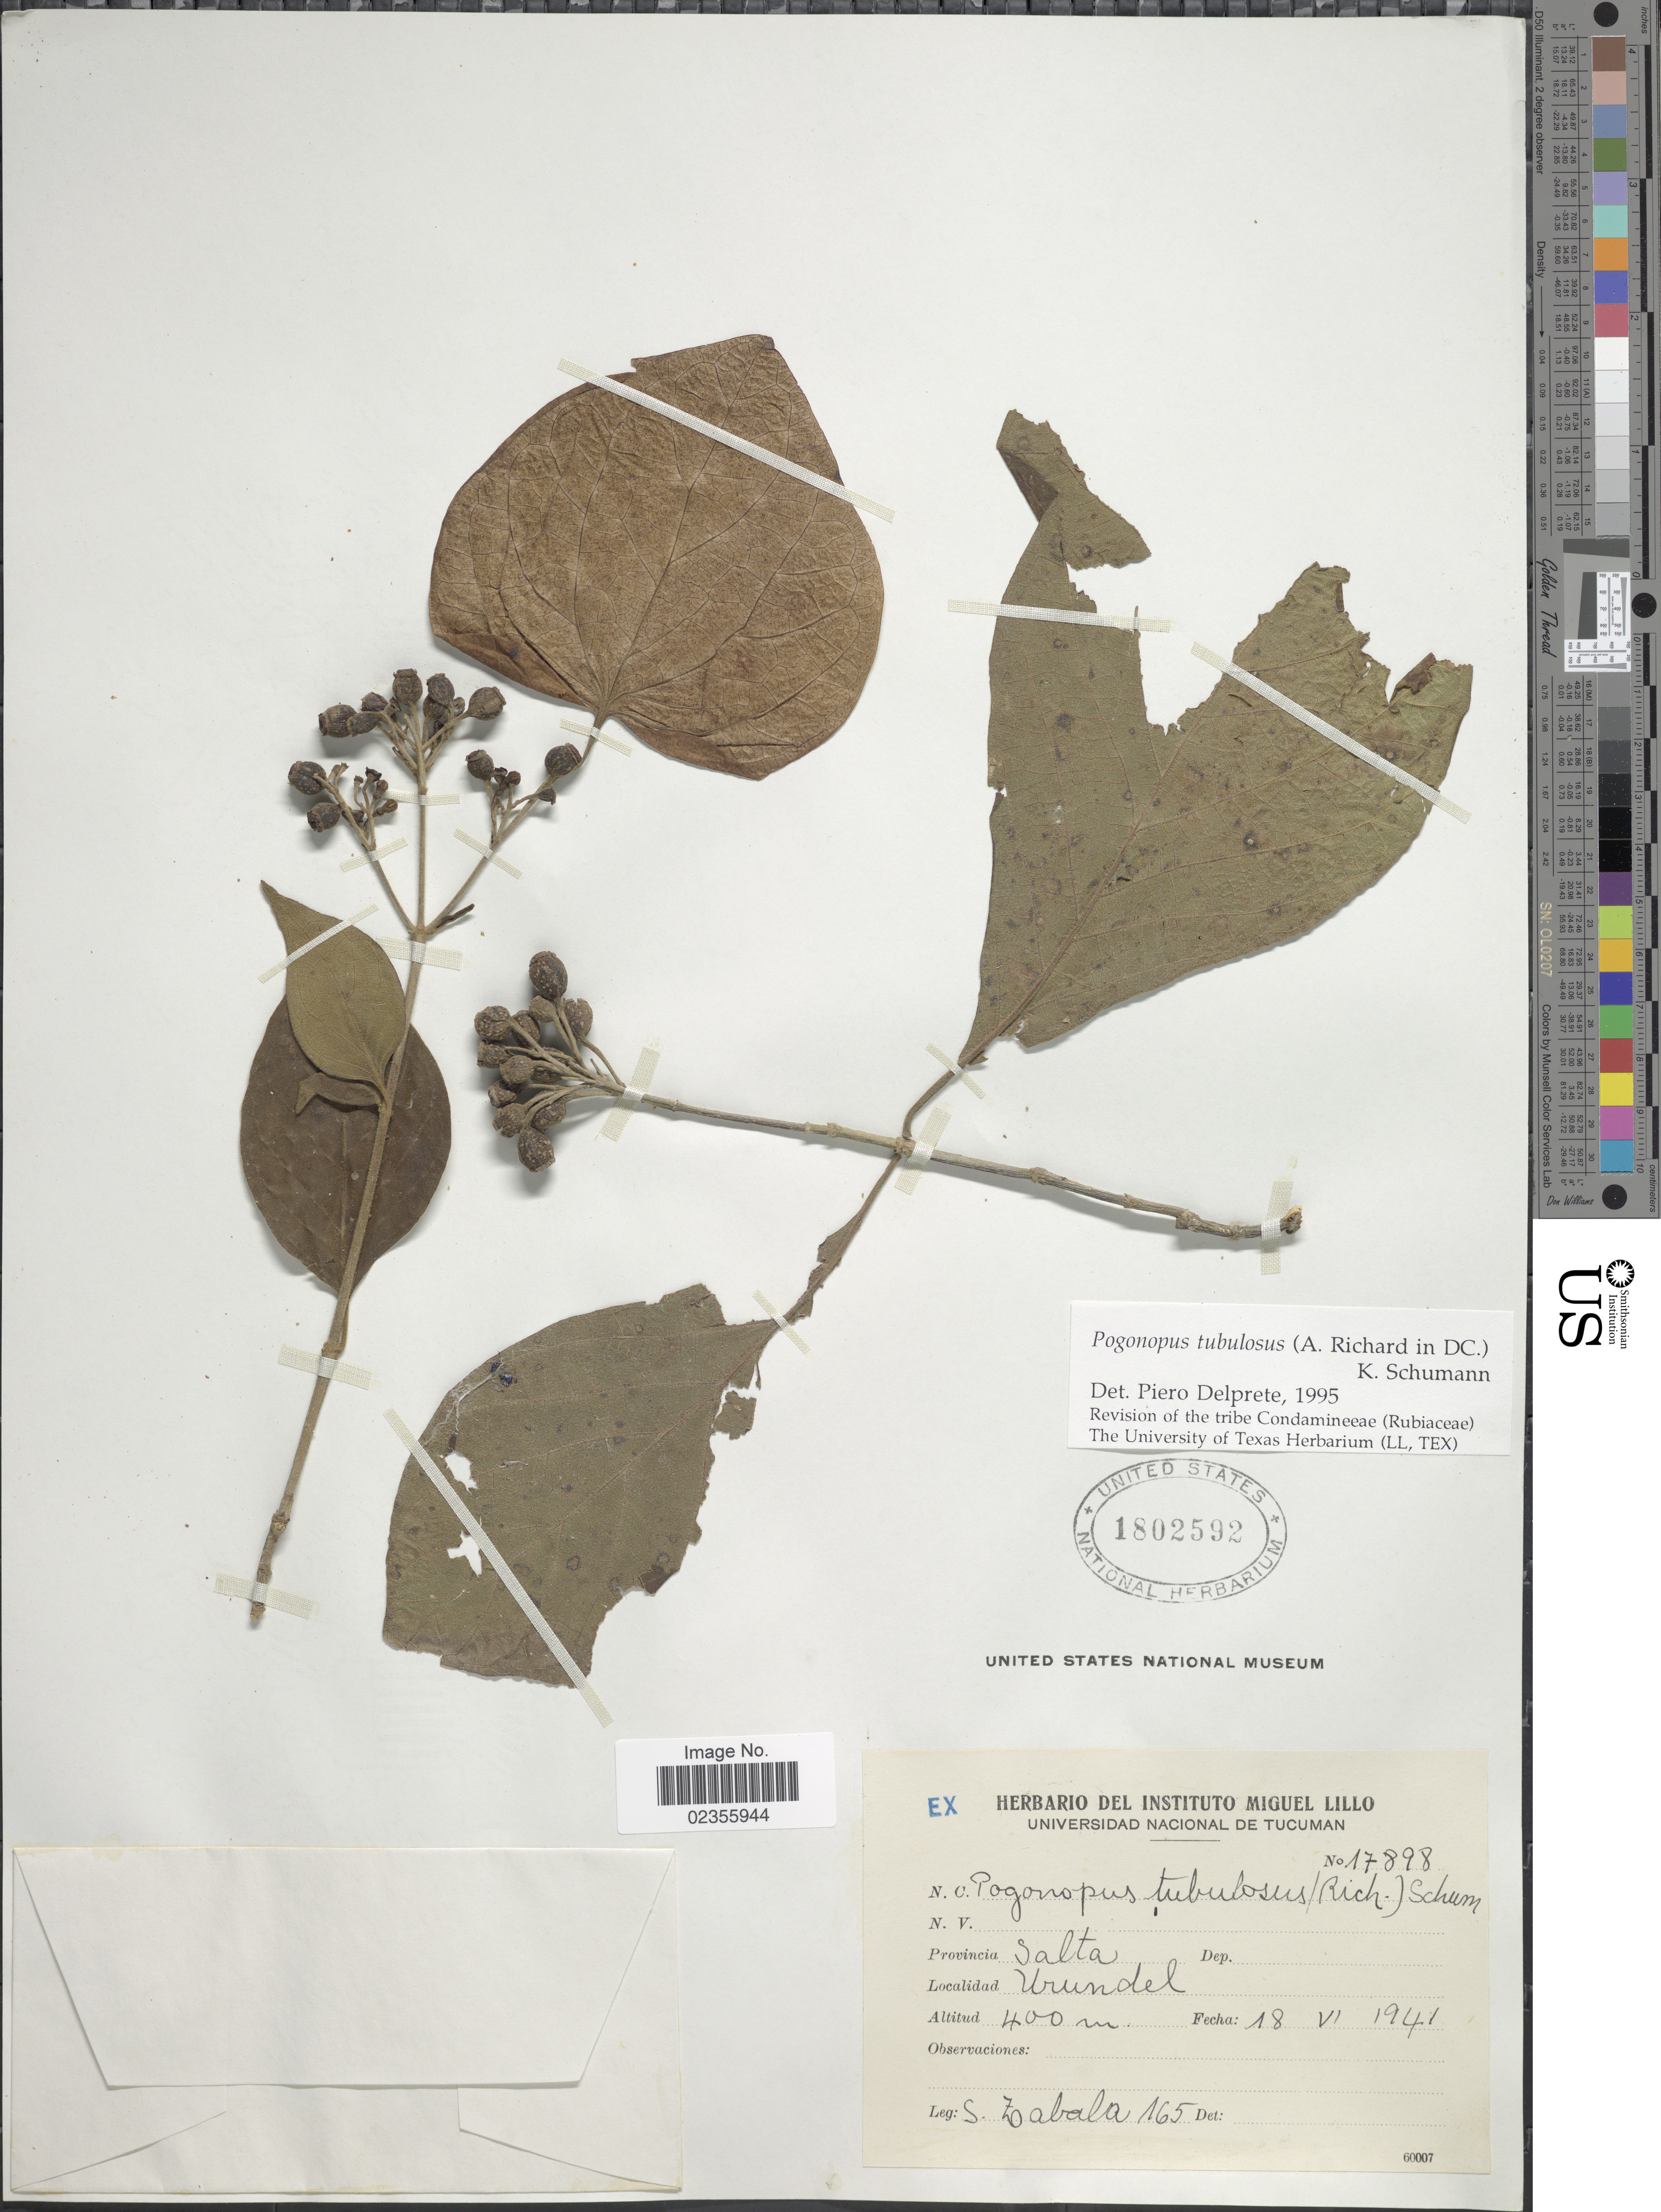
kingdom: Plantae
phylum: Tracheophyta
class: Magnoliopsida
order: Gentianales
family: Rubiaceae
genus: Pogonopus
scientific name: Pogonopus tubulosus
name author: (A. Rich. in DC.) K. Schum.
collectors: S. Zabala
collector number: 165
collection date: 1941-06-18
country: Argentina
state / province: Salta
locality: Provincia Salta, Urundel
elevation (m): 400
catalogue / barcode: US 1802592